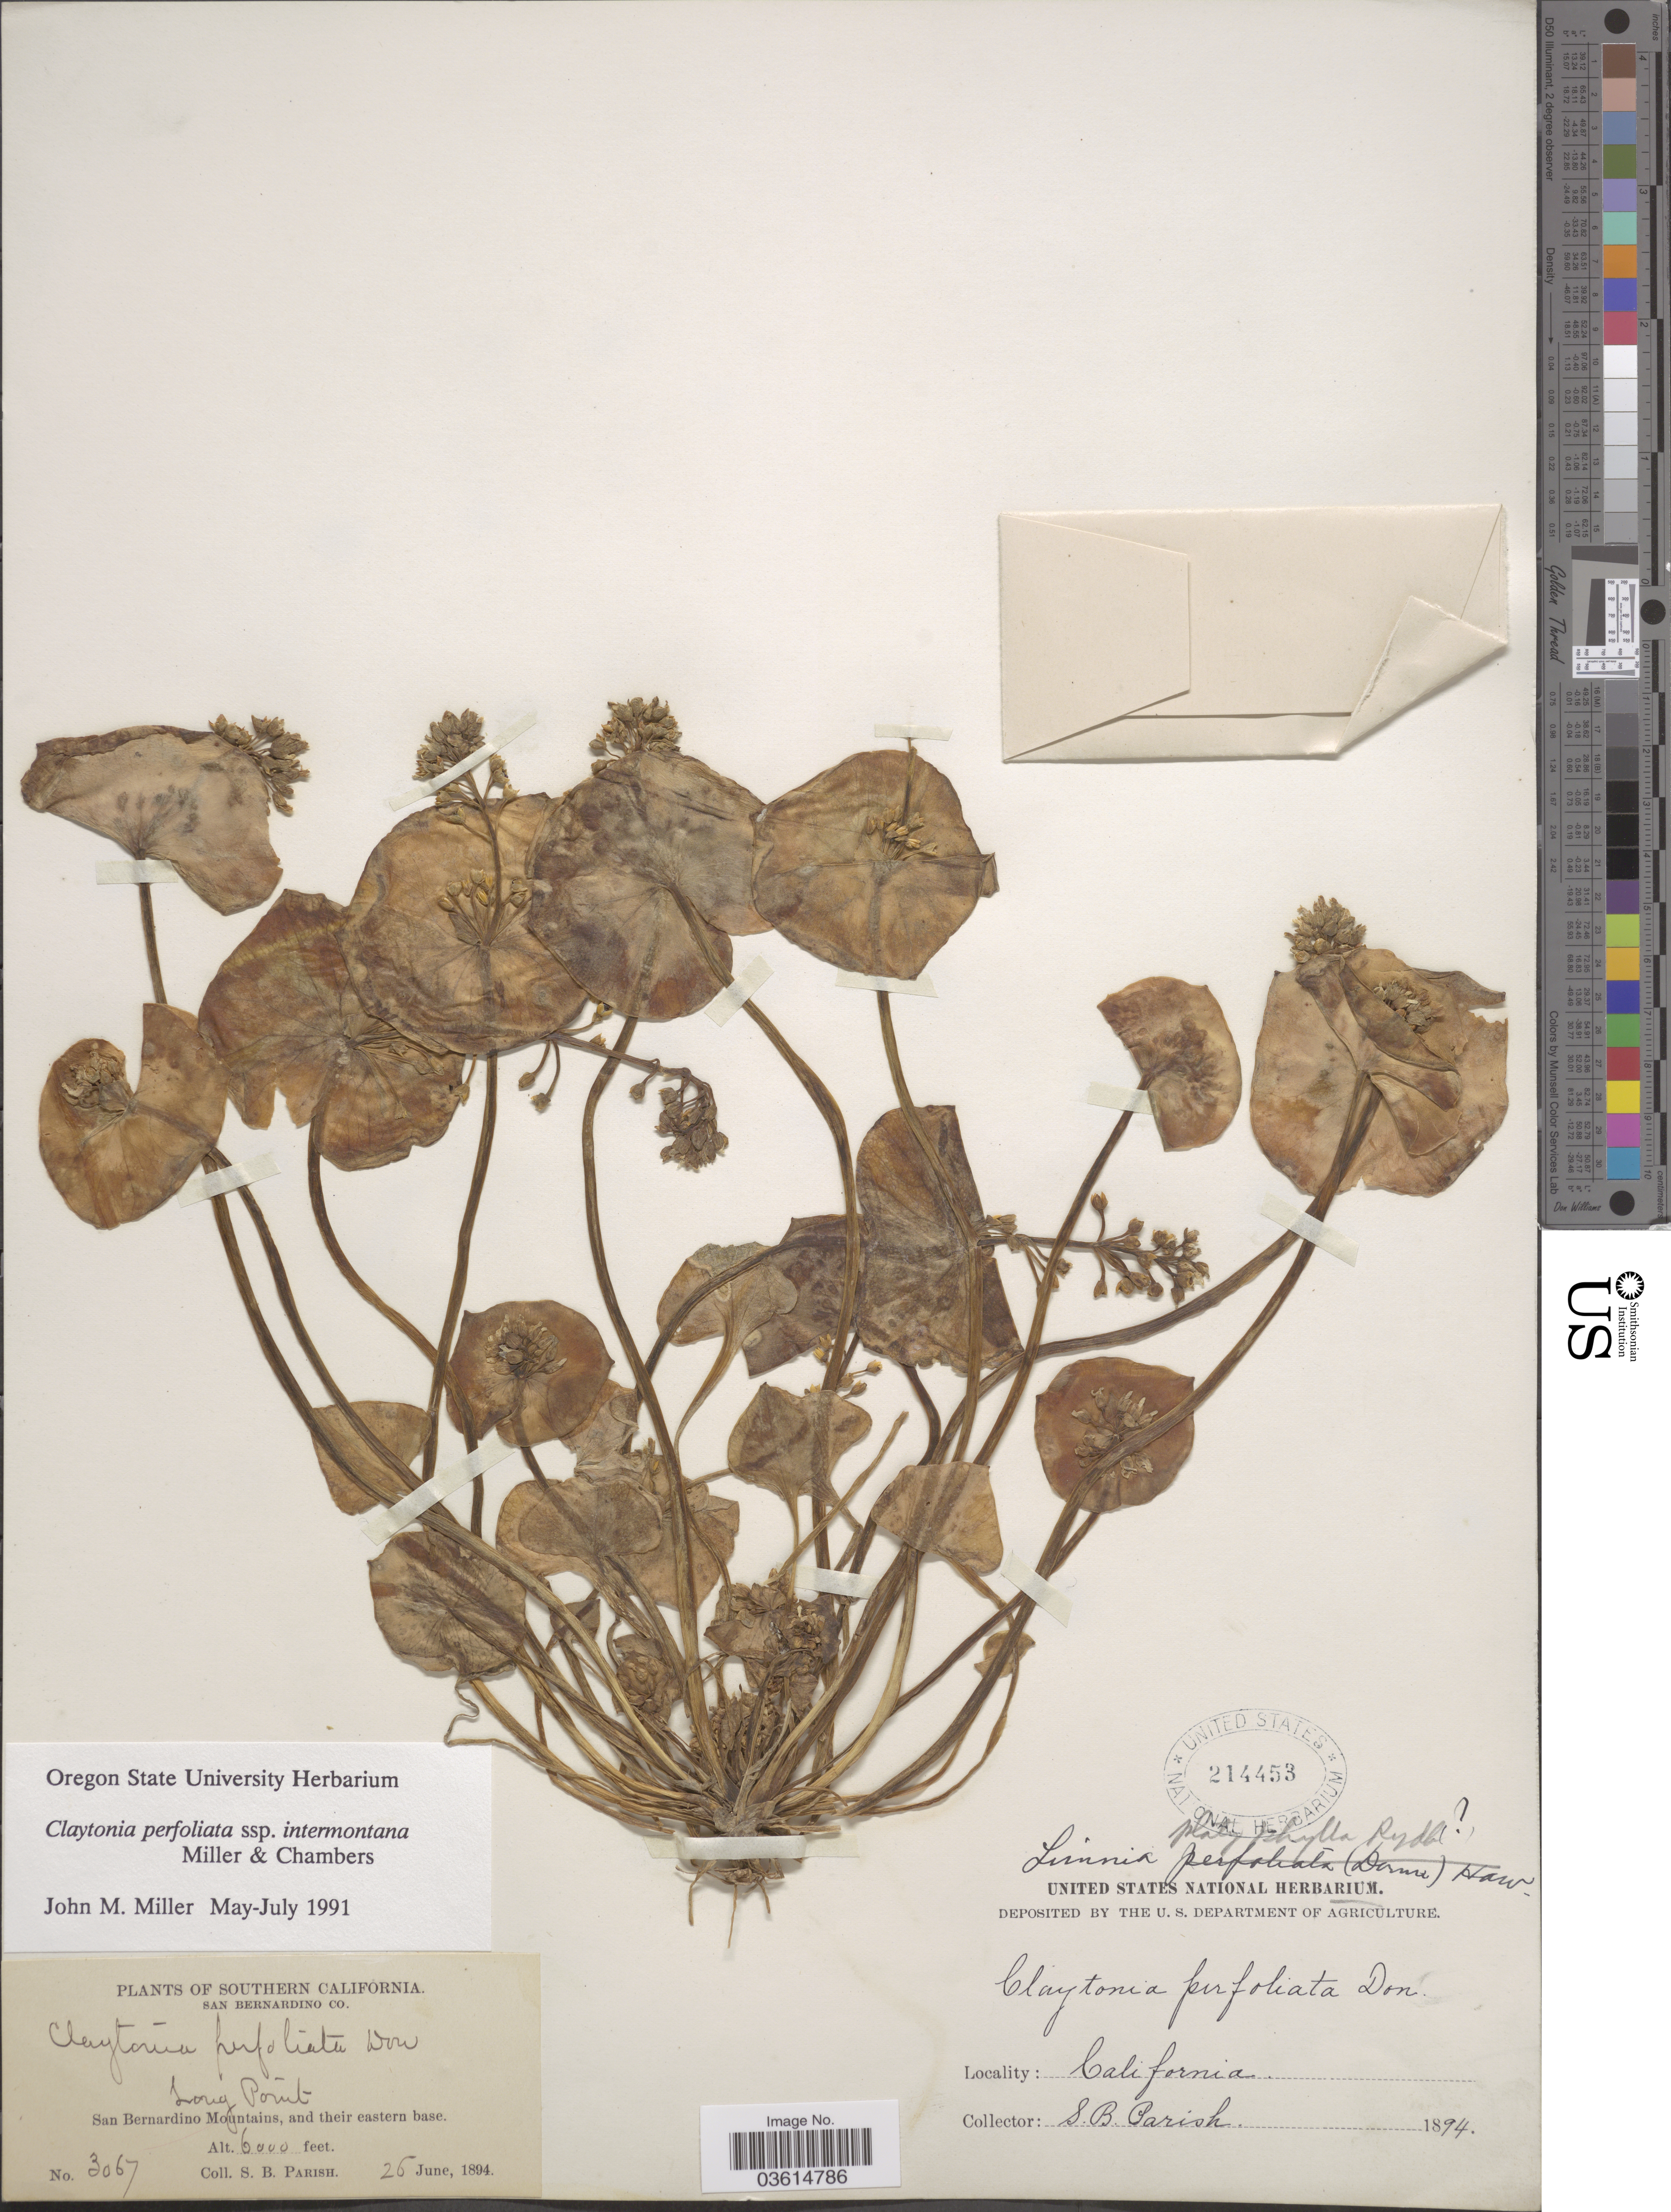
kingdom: Plantae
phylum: Tracheophyta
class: Magnoliopsida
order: Caryophyllales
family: Montiaceae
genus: Claytonia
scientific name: Claytonia perfoliata subsp. intermontana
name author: Mill. & Chambers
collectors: S. B. Parish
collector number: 3067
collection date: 1894-06-26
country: United States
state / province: California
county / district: San Bernardino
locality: Southern California. San Bernardino Co. Long Point. San Bernardino Mountains, and their eastern base.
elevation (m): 1829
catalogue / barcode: US 214453